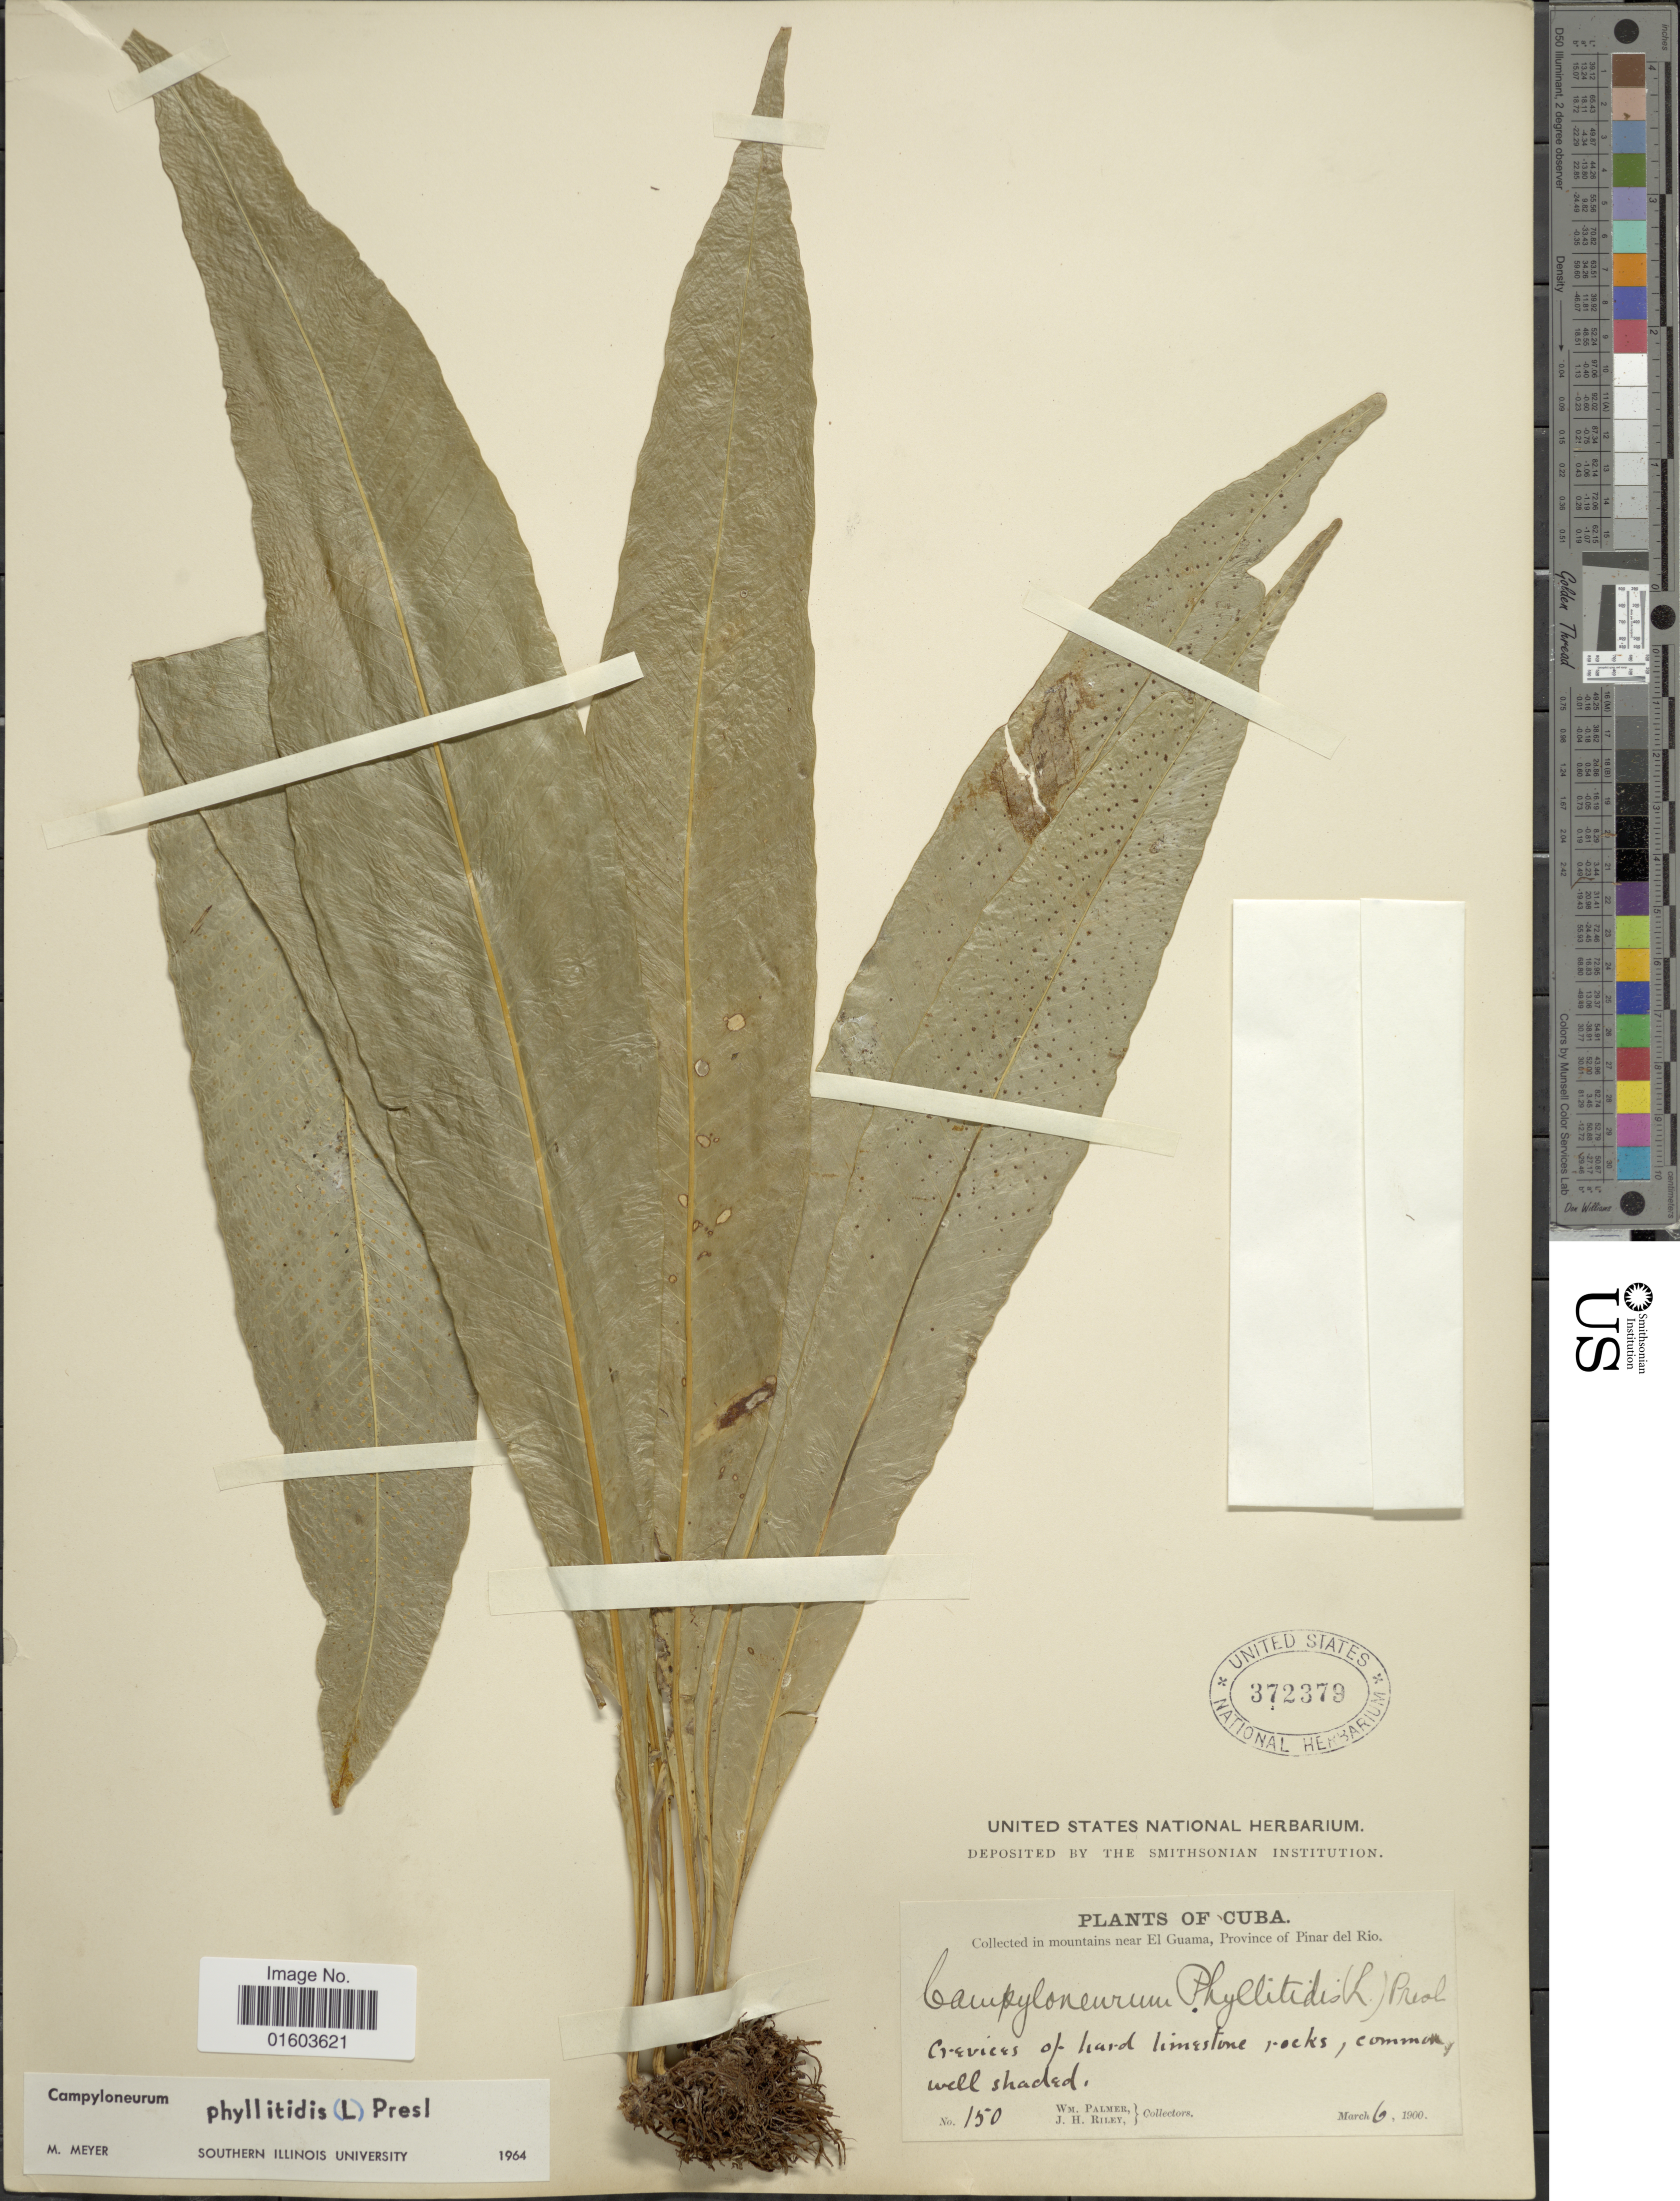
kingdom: Plantae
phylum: Tracheophyta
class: Polypodiopsida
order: Polypodiales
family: Polypodiaceae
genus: Campyloneurum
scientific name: Campyloneurum phyllitidis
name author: (L.) C. Presl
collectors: W. Palmer & J. H. Riley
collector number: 150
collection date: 1900-03-06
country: Cuba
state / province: Pinar del Río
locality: In Mountains near El Guama, Province of Pinar del Rio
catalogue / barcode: US 372379